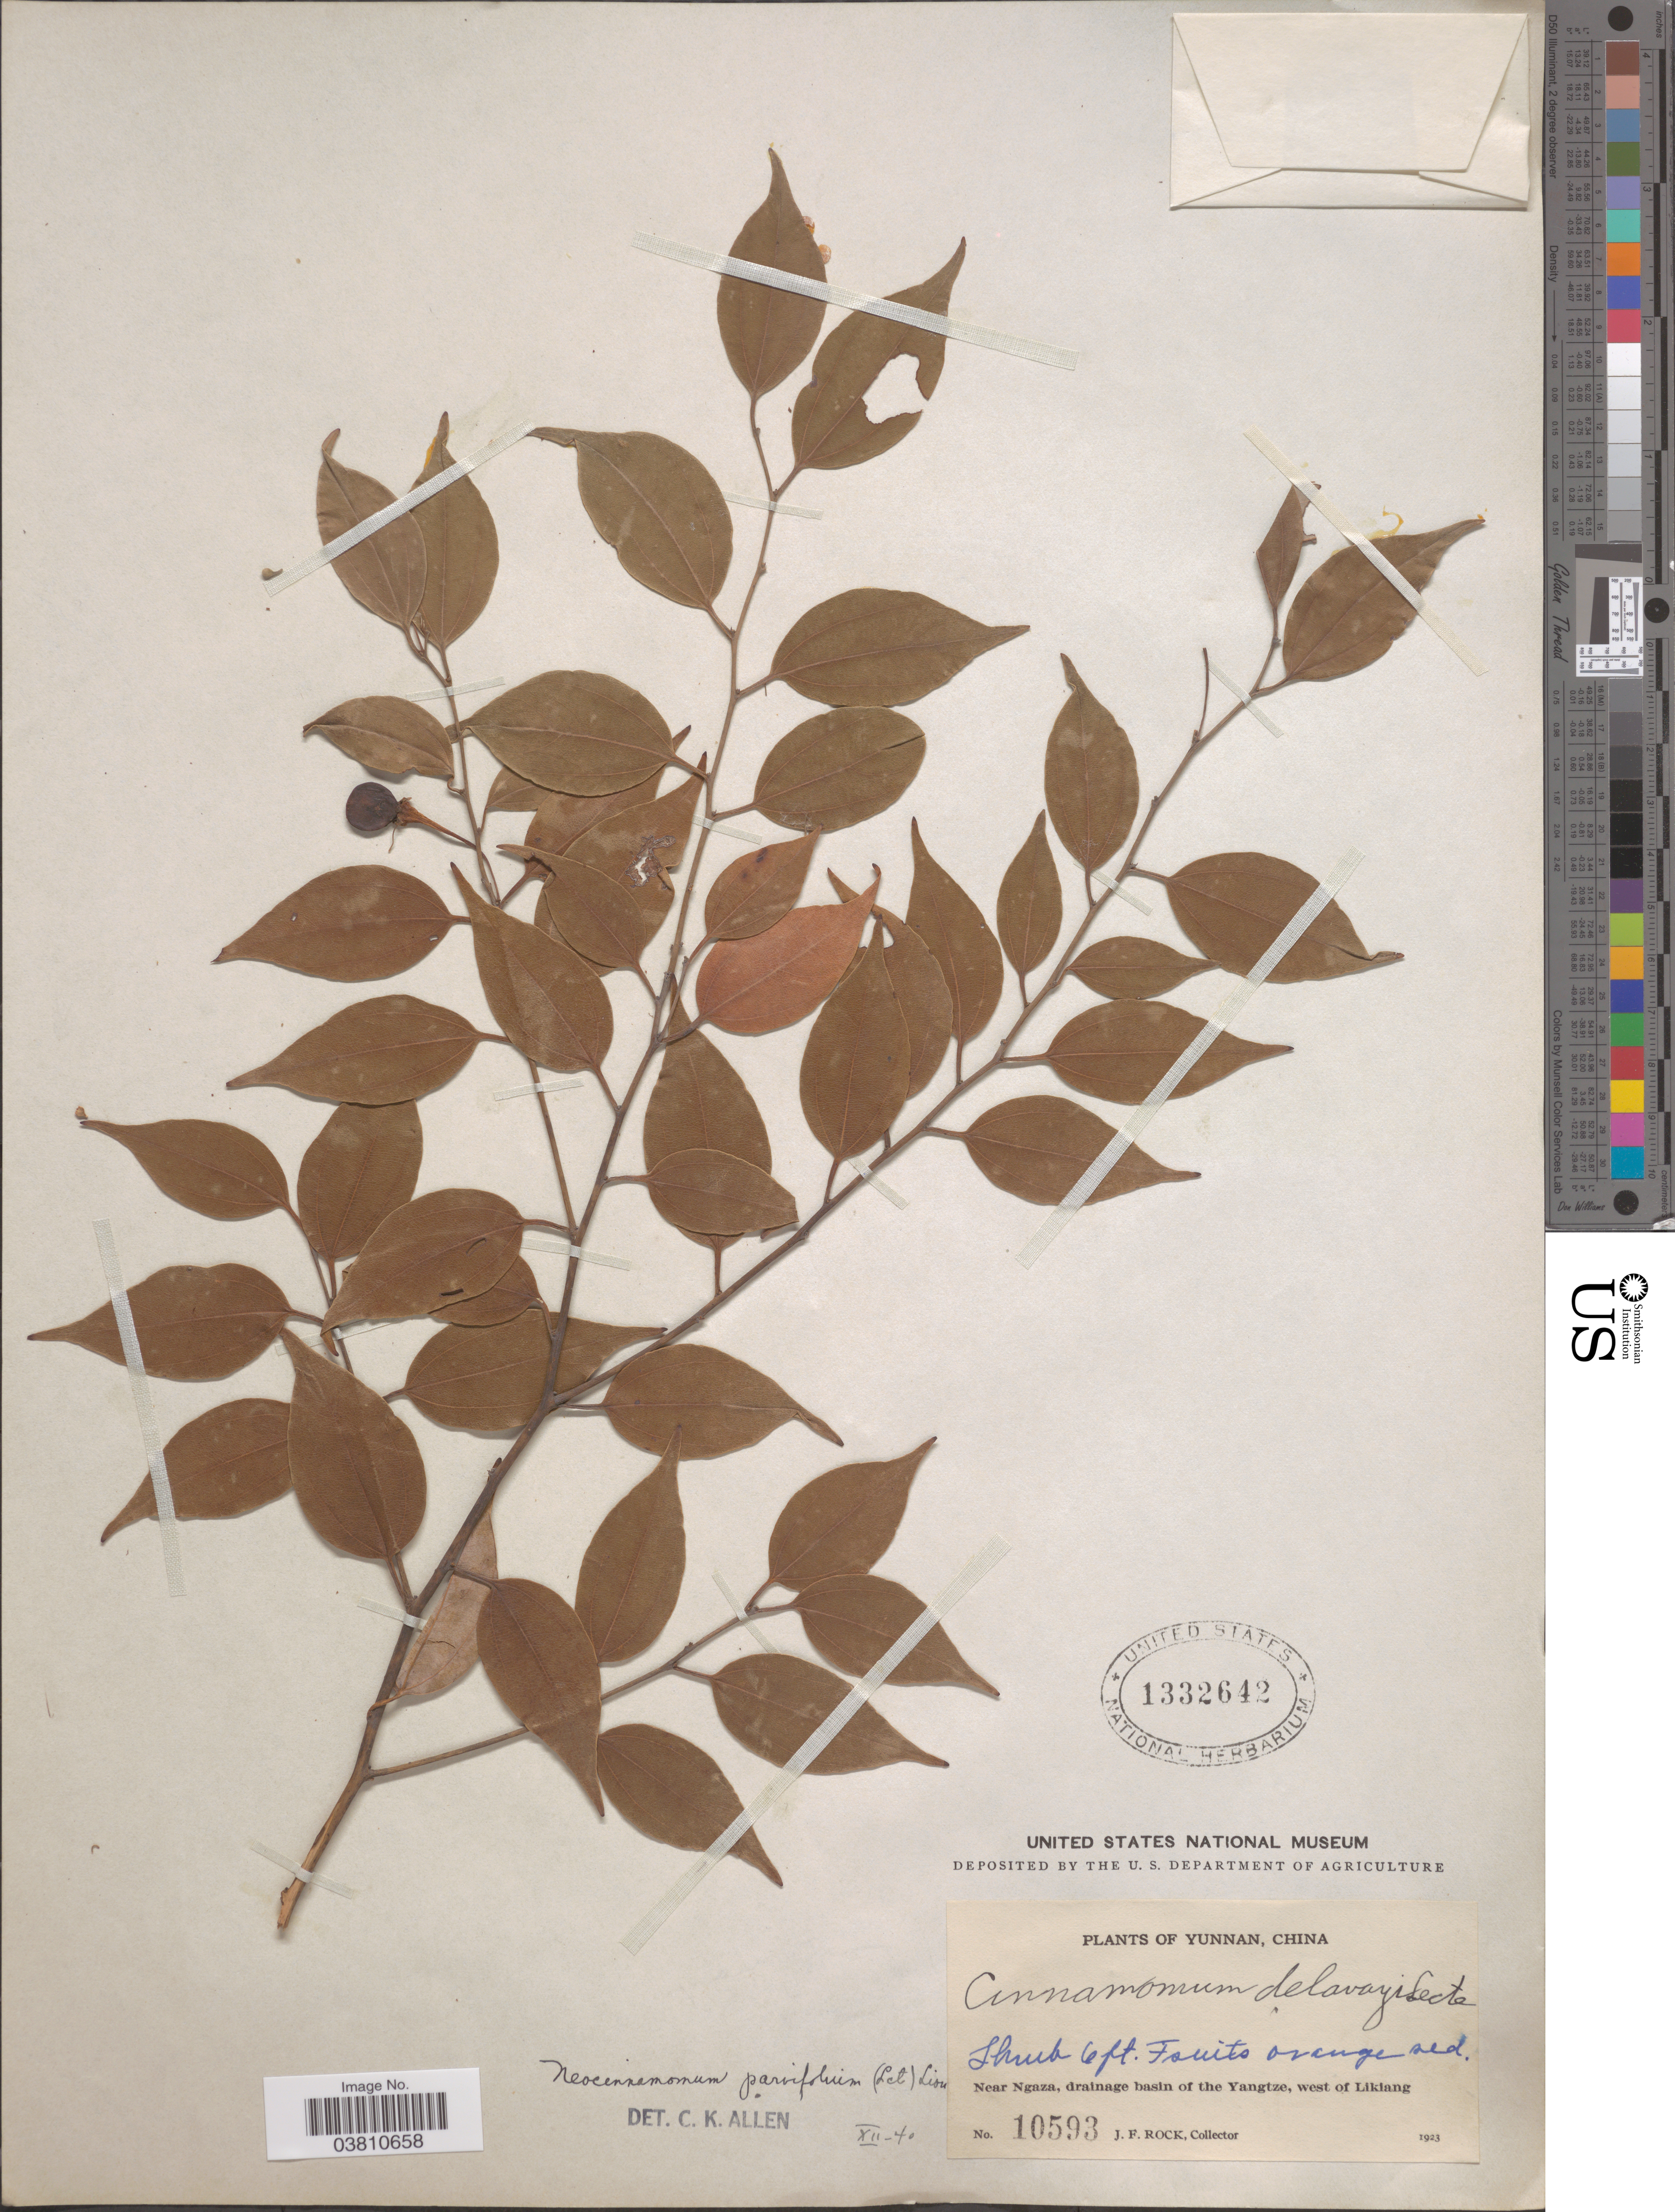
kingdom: Plantae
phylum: Tracheophyta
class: Magnoliopsida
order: Laurales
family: Lauraceae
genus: Neocinnamomum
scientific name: Neocinnamomum parvifolium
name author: H. Liu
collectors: J. Rock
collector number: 10593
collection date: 1923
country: China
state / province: Yunnan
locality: Near Ngaza, drainage basin of the Yangtze, west of Likiang.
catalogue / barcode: US 1332642